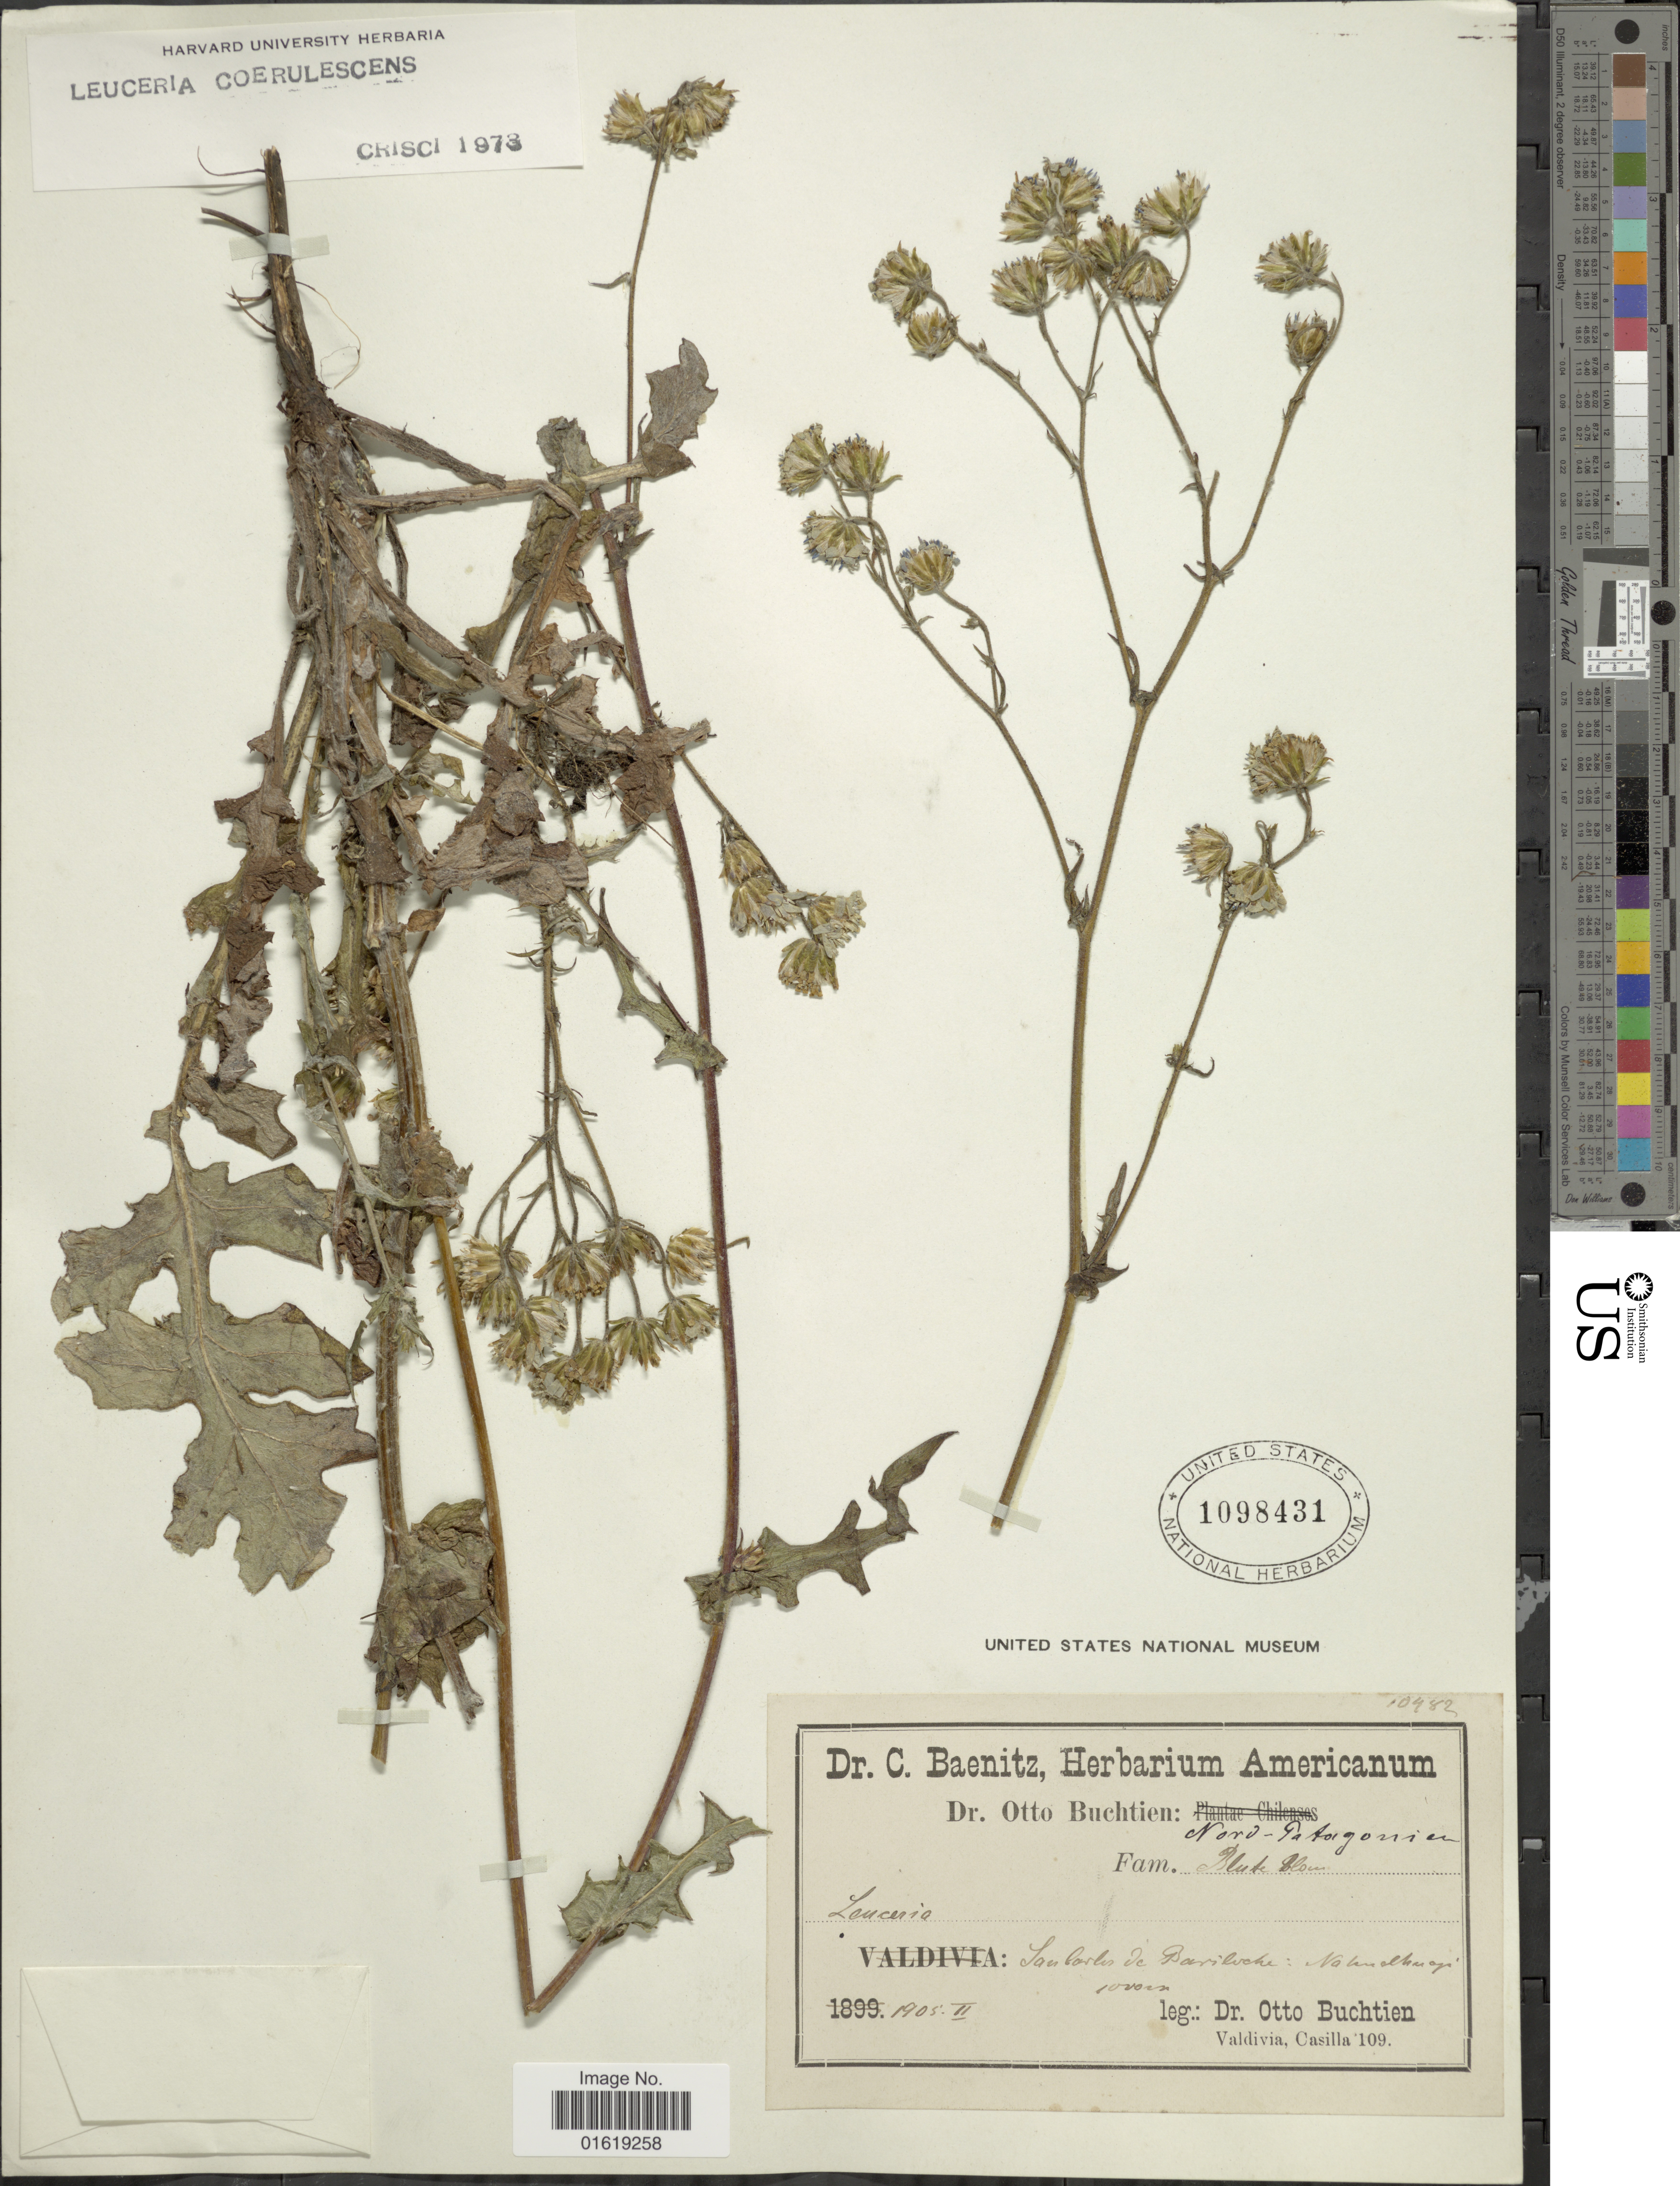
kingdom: Plantae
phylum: Tracheophyta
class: Magnoliopsida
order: Asterales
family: Asteraceae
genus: Leucheria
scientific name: Leucheria coerulescens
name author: J. Rémy in Gay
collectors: O. Buchtien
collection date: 1905-02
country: Chile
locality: San Carlos de Bariloche: Nahual Huapi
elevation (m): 1000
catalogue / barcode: US 1098431